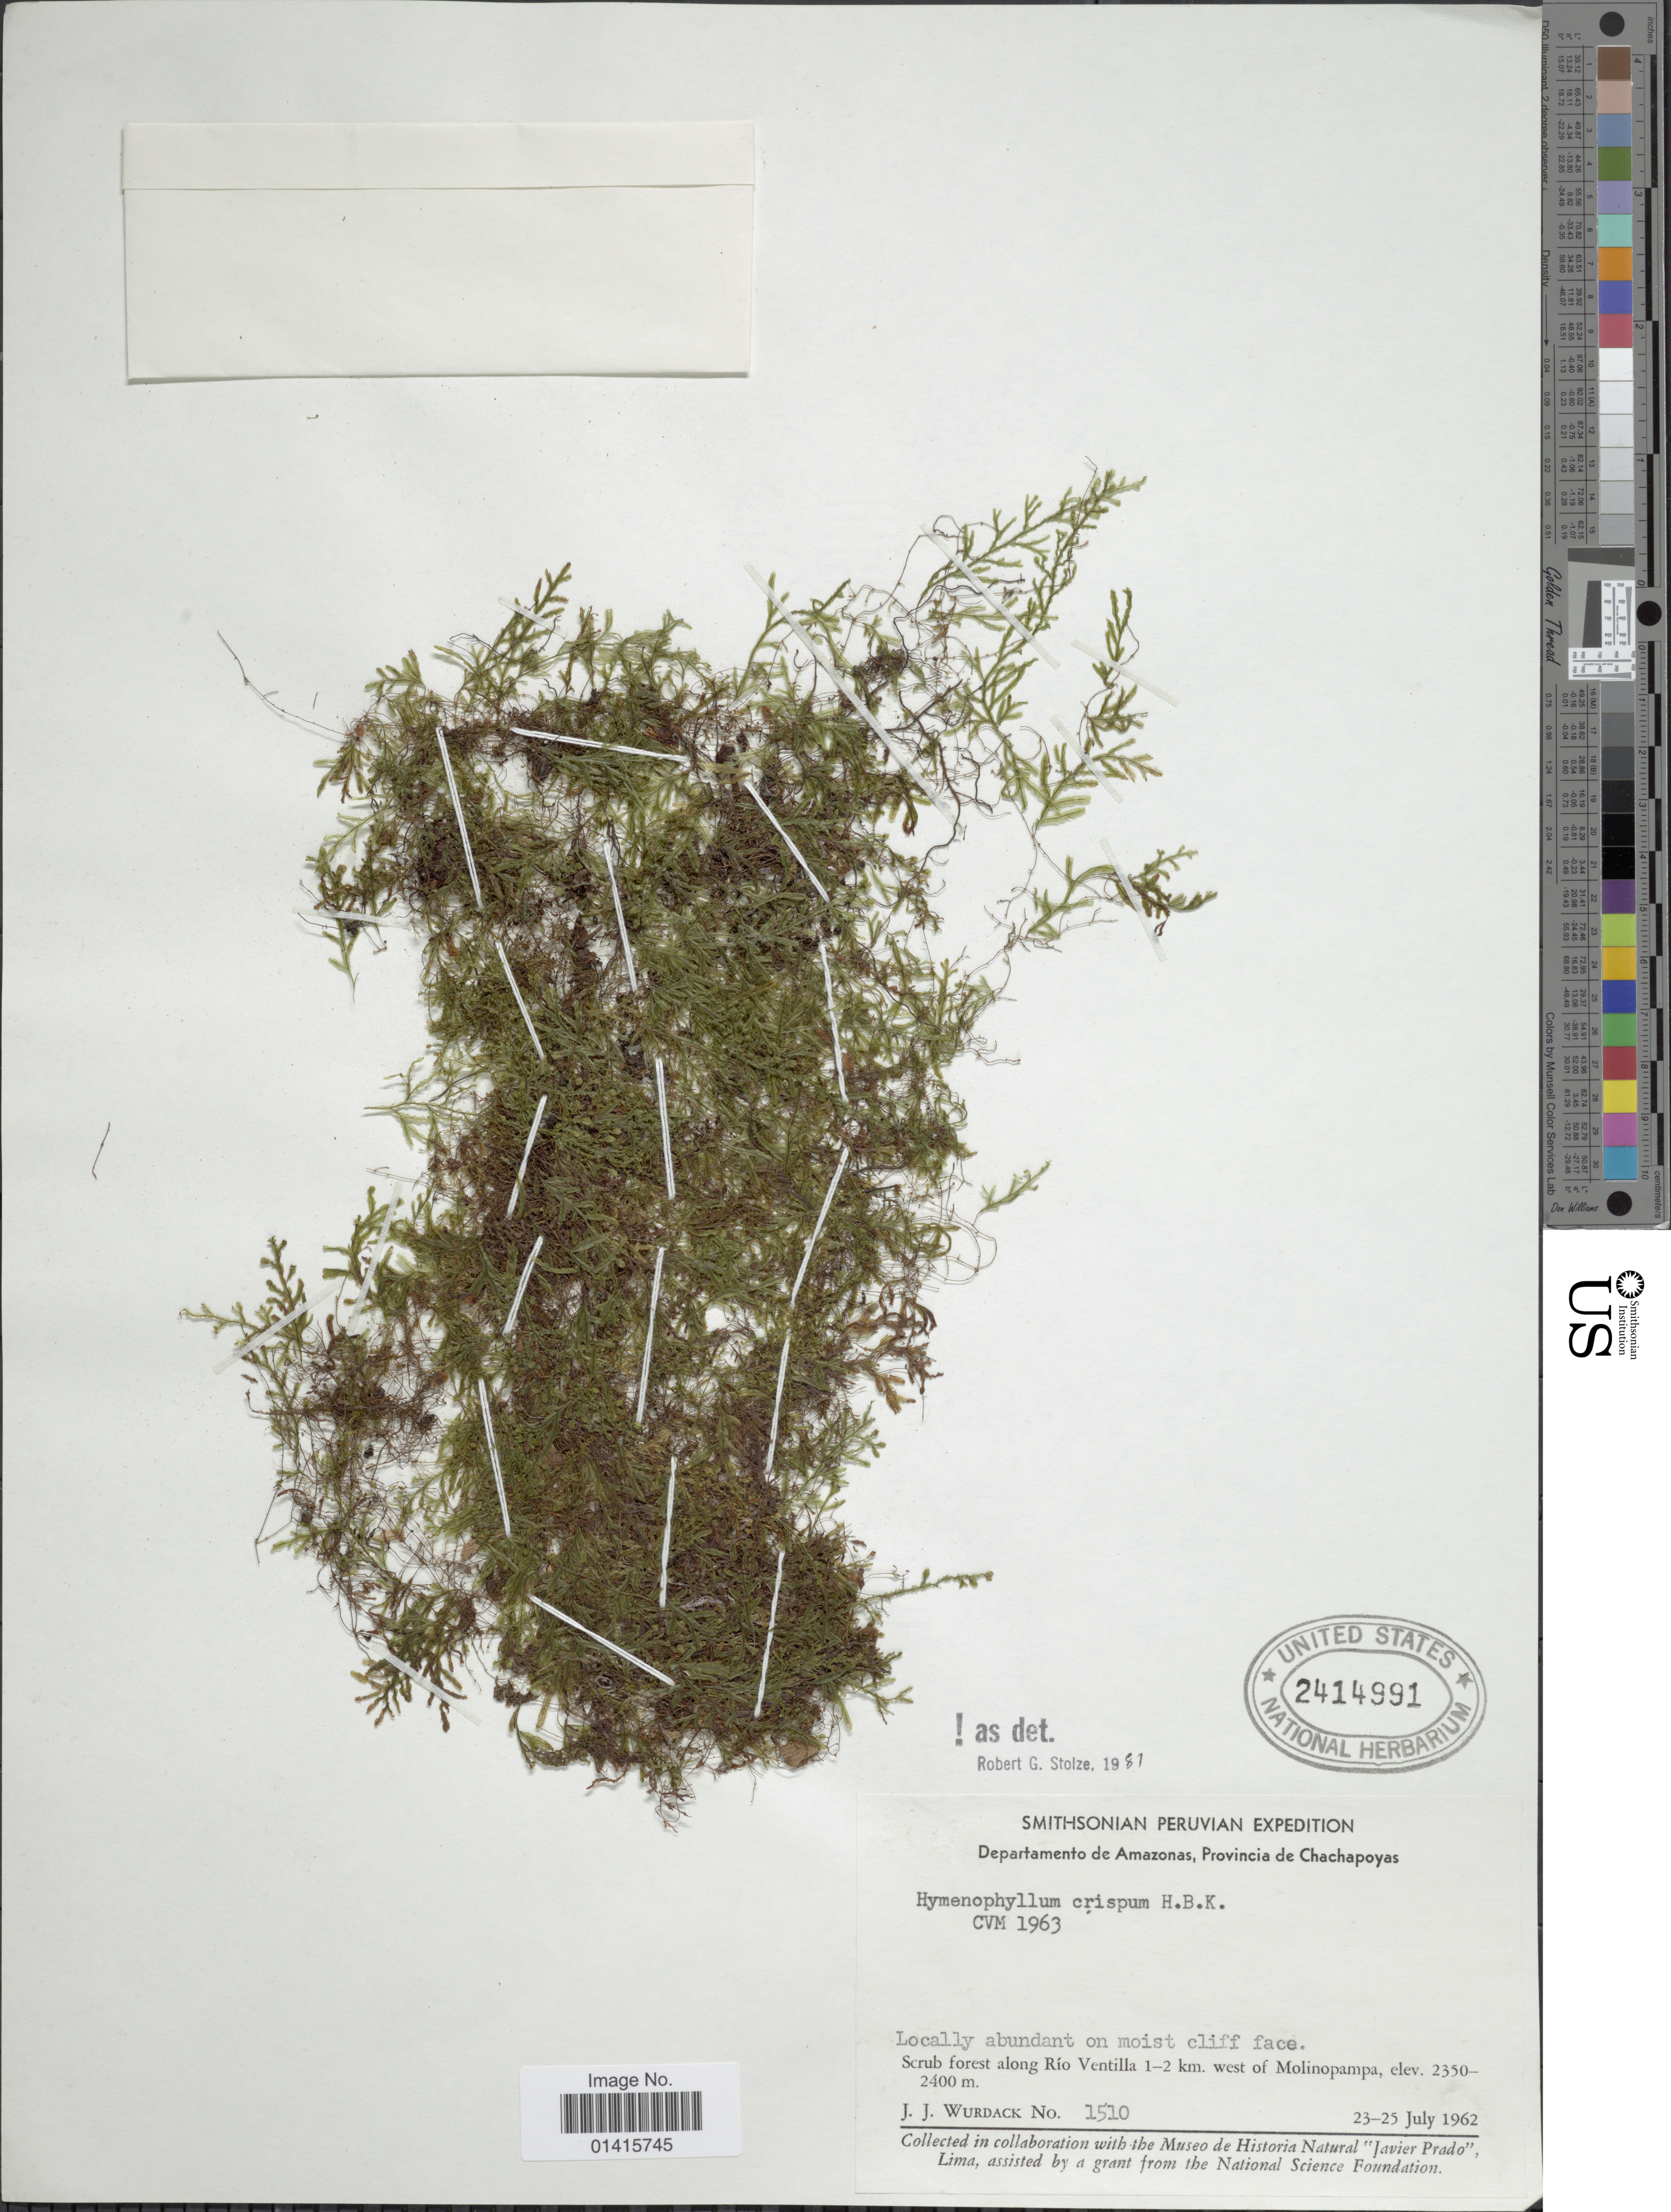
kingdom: Plantae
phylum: Tracheophyta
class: Polypodiopsida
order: Hymenophyllales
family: Hymenophyllaceae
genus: Hymenophyllum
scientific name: Hymenophyllum crispum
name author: Kunth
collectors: J. J. Wurdack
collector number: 1510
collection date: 1962-07-23/1962-07-25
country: Peru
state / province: Amazonas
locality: Departamento de Amazonas, Provincia de Chachapoyas, scrub forest along Rio Ventilla 1-2 km west of Molinopampa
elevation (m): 2350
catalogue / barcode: US 2414991